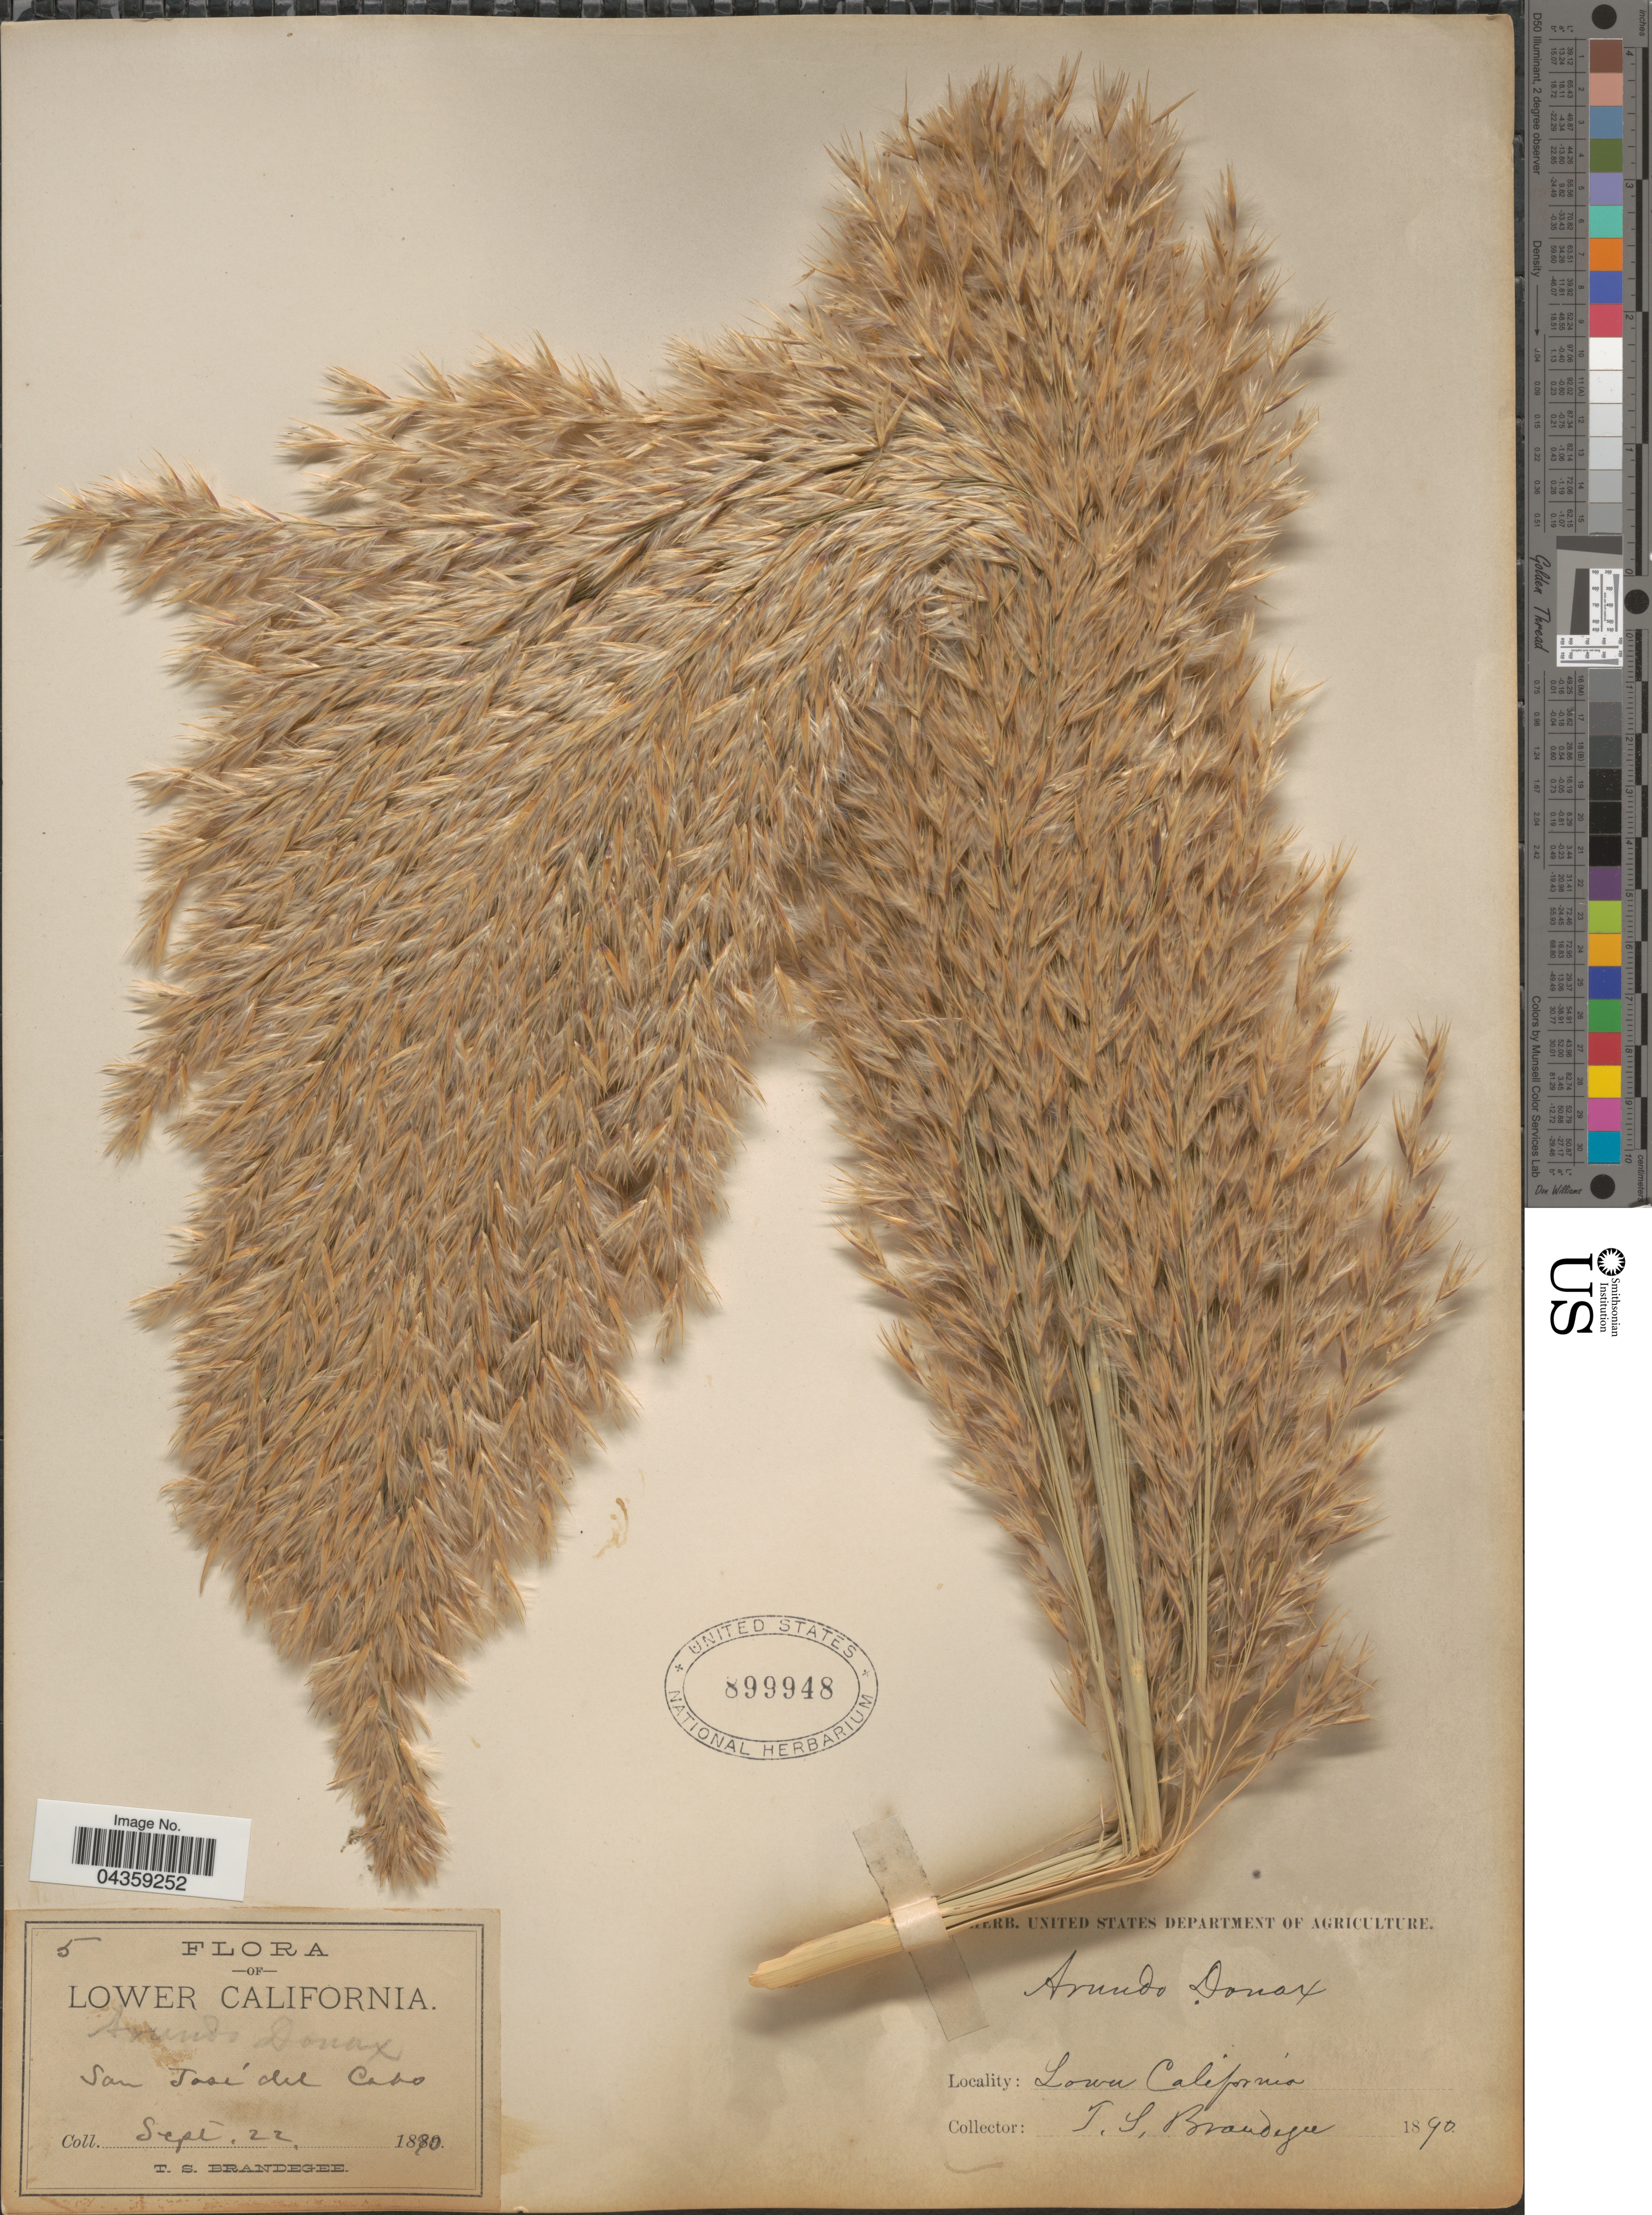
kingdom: Plantae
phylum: Tracheophyta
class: Liliopsida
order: Poales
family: Poaceae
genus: Arundo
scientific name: Arundo donax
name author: L.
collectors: T. S. Brandegee (herbarium)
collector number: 5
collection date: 1890-09-22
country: Mexico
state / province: Baja California Sur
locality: Lower California. San José del Cabo.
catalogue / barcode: US 899948